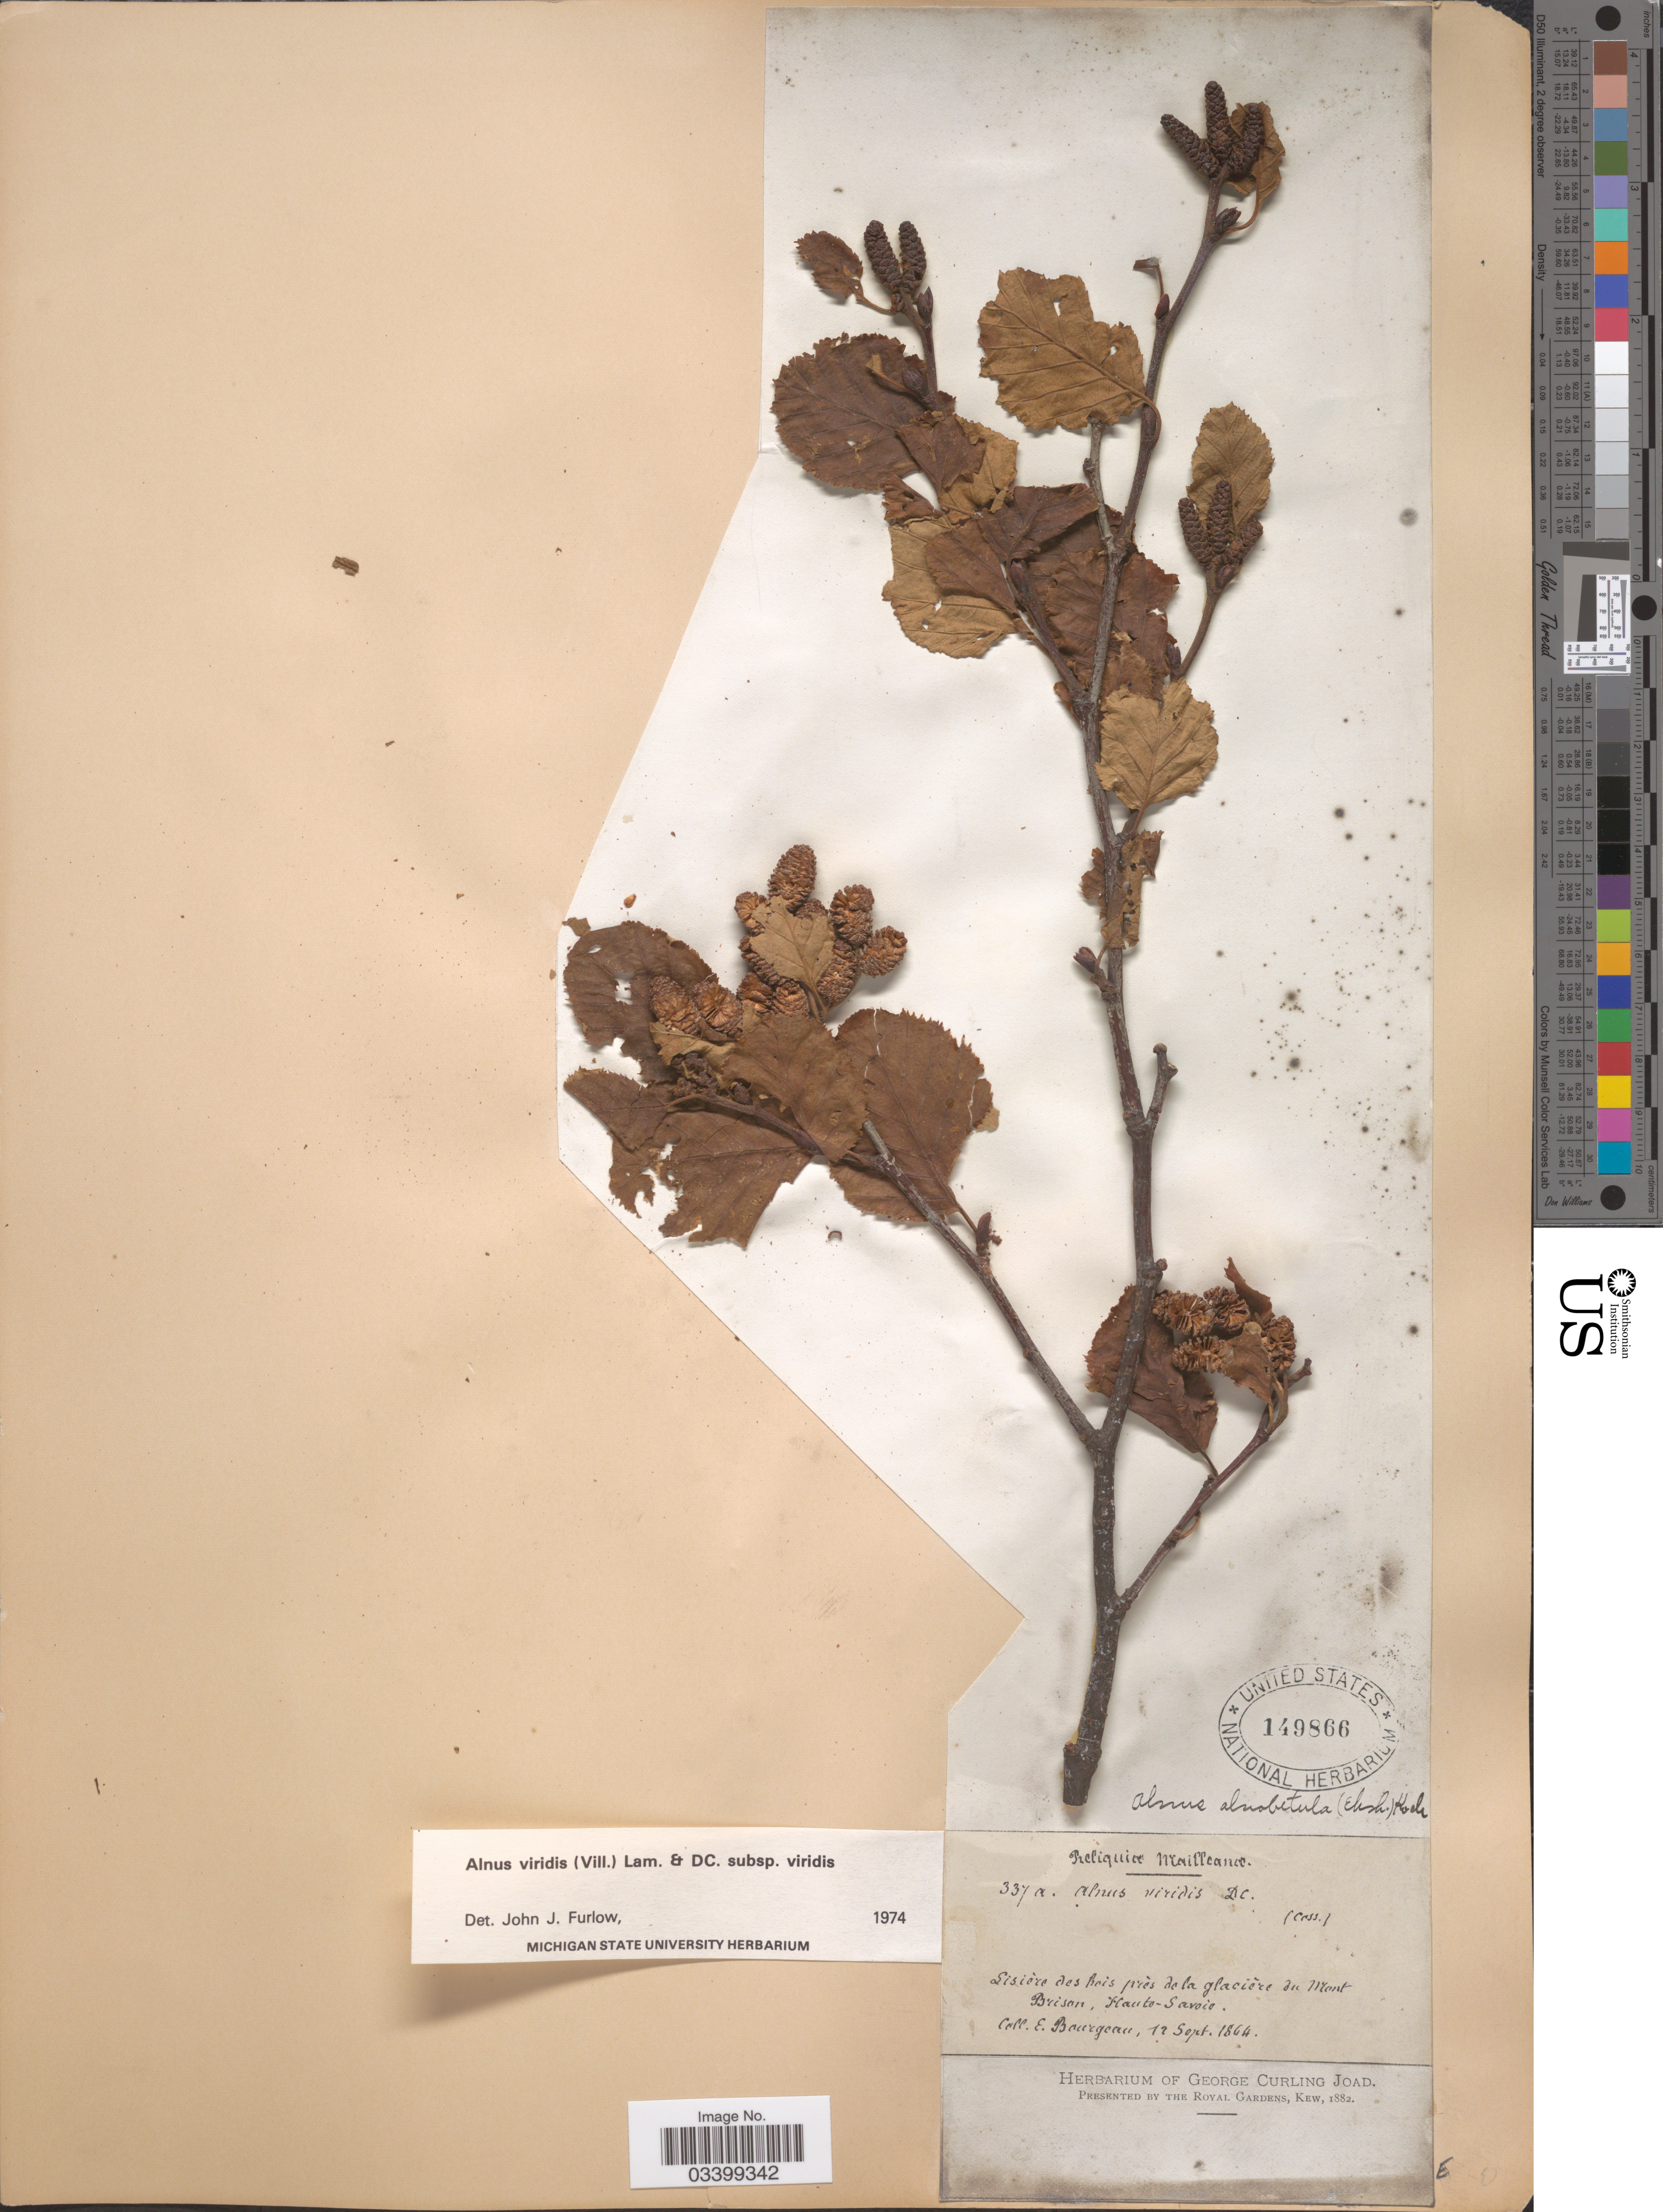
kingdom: Plantae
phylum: Tracheophyta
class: Magnoliopsida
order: Fagales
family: Betulaceae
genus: Alnus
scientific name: Alnus viridis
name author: (Chaix) DC.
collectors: E. Bourgeau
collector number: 337 a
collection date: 1864-09-12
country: France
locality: Sisière des bois près de la glaciére du Mont Brison, Haute-Savoie.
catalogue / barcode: US 149866